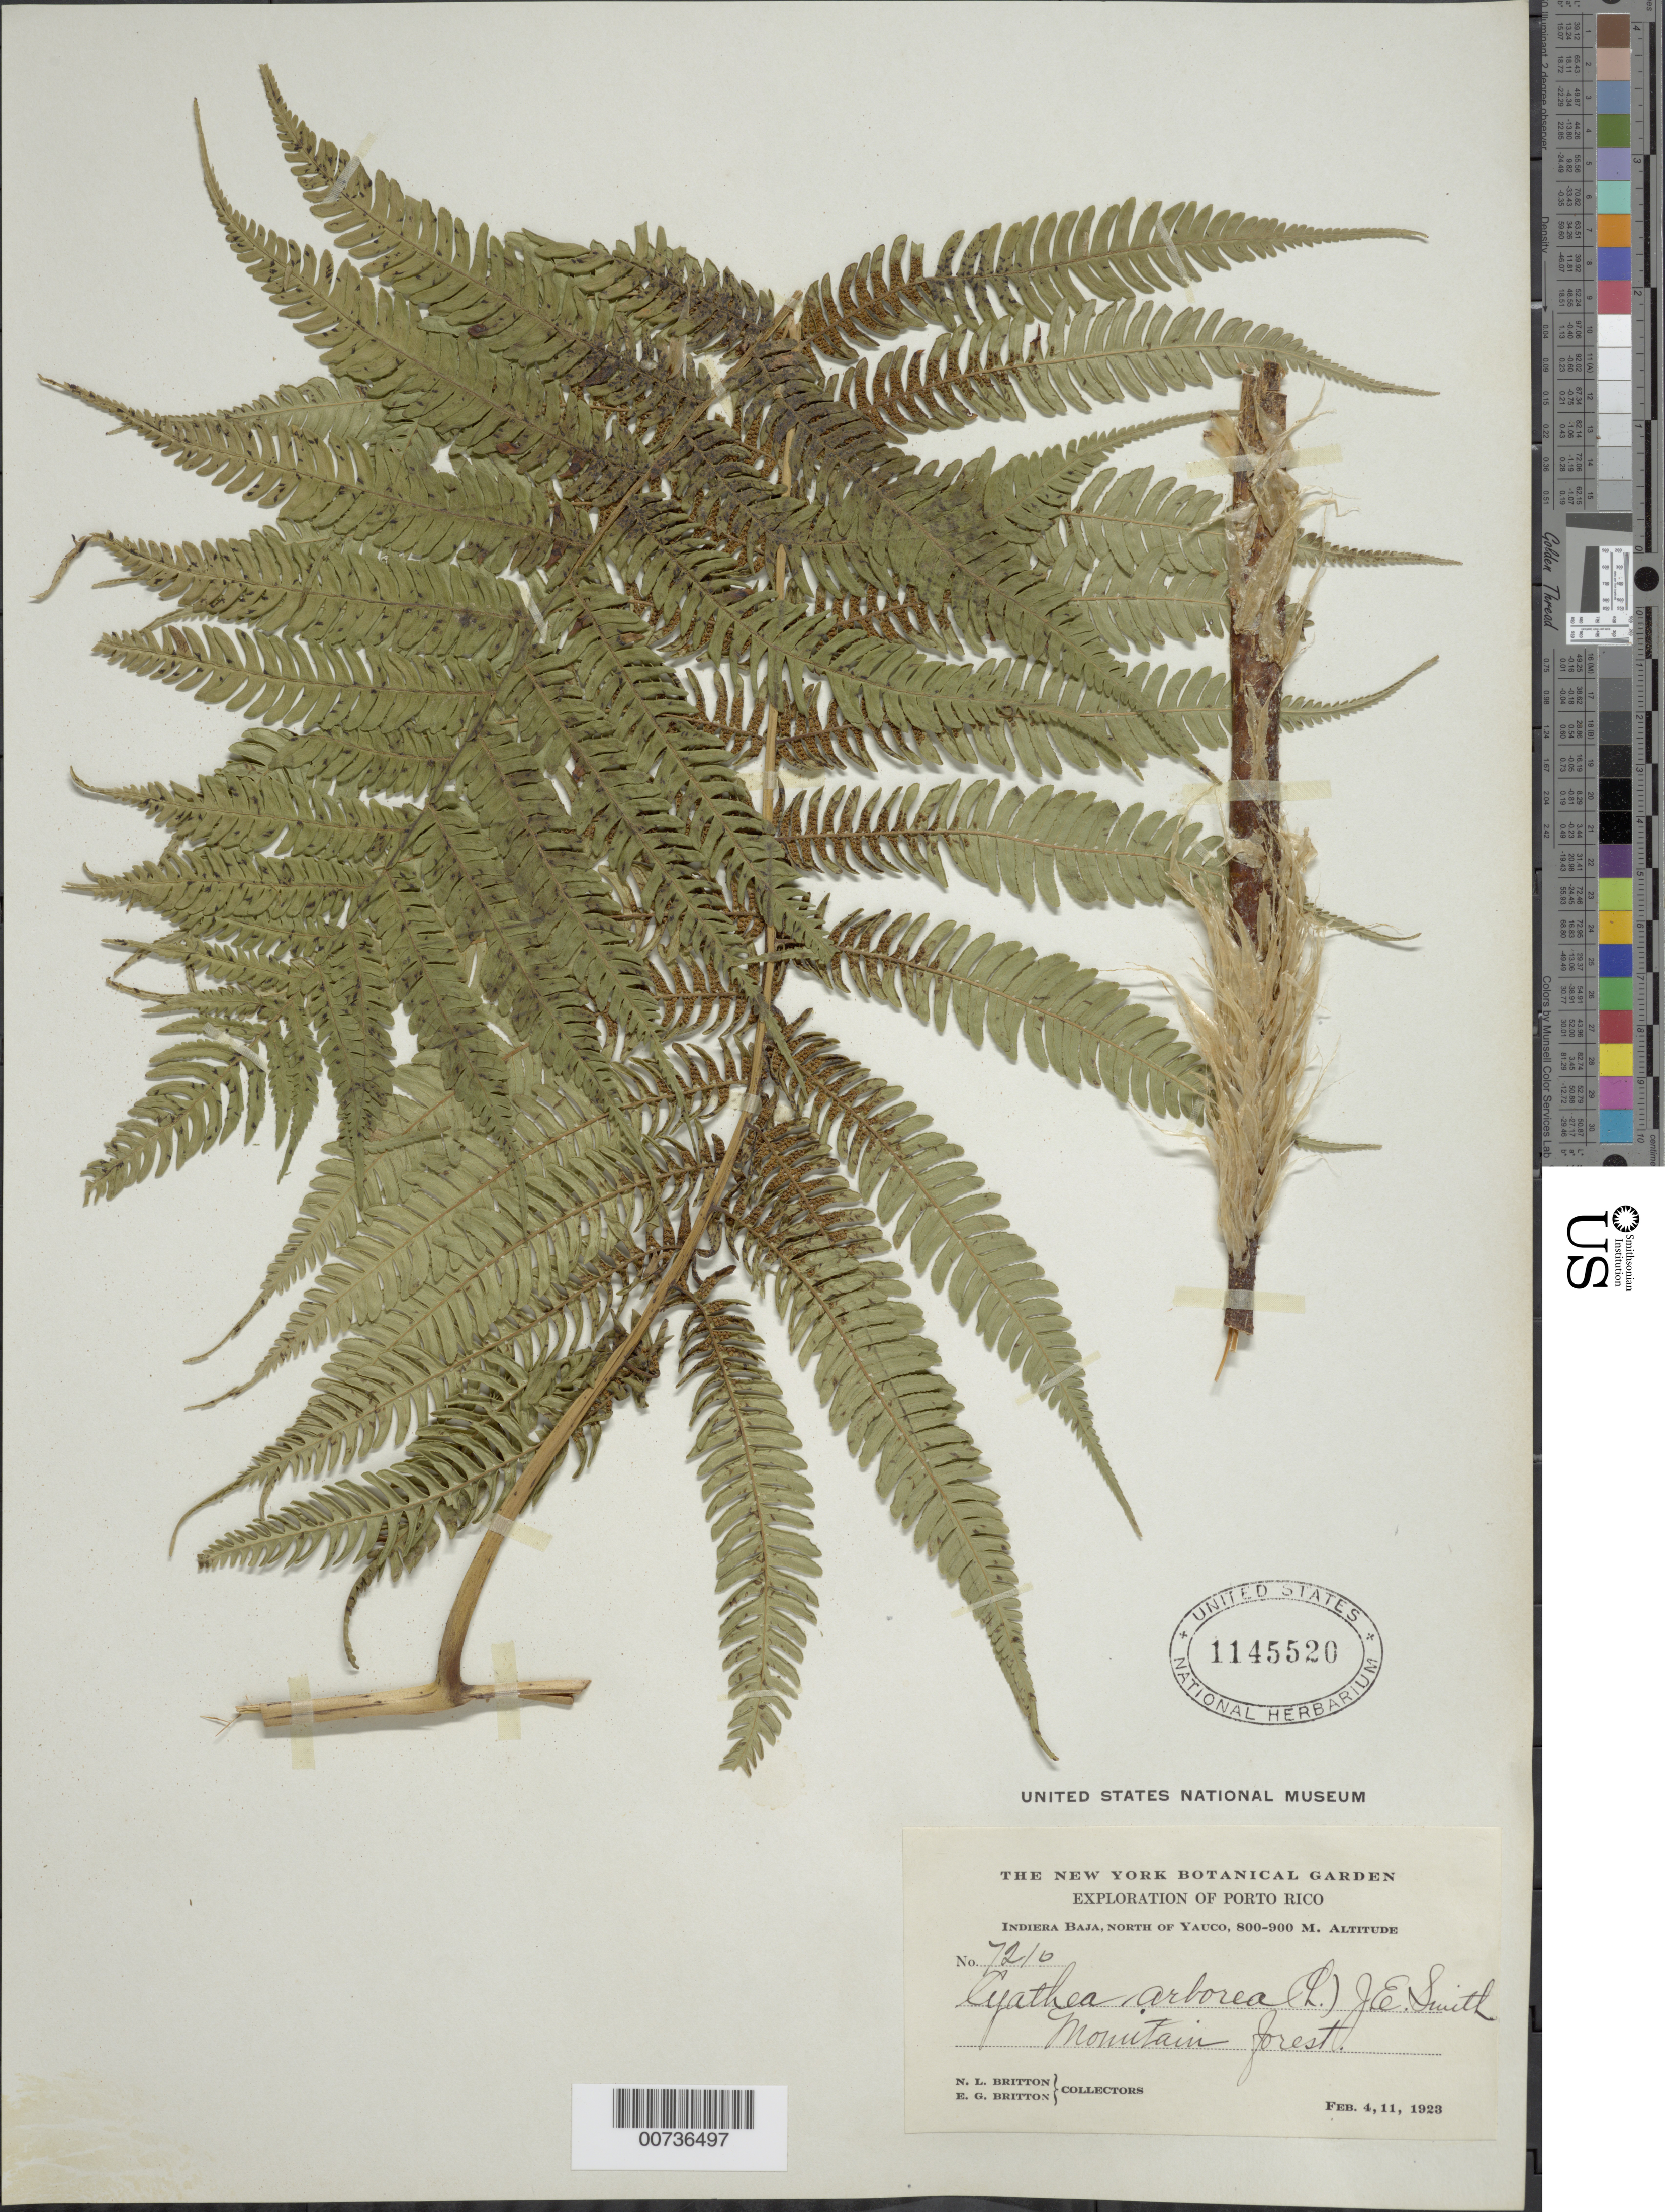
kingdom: Plantae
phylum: Tracheophyta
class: Polypodiopsida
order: Cyatheales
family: Cyatheaceae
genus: Cyathea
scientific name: Cyathea arborea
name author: (L.) Sm.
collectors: N. Britton & E. G. Britton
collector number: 7210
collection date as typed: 04 Feb 1923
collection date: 1923-02-04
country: Puerto Rico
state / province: Yauco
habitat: Mountain forest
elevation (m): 800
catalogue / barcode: US 1145520